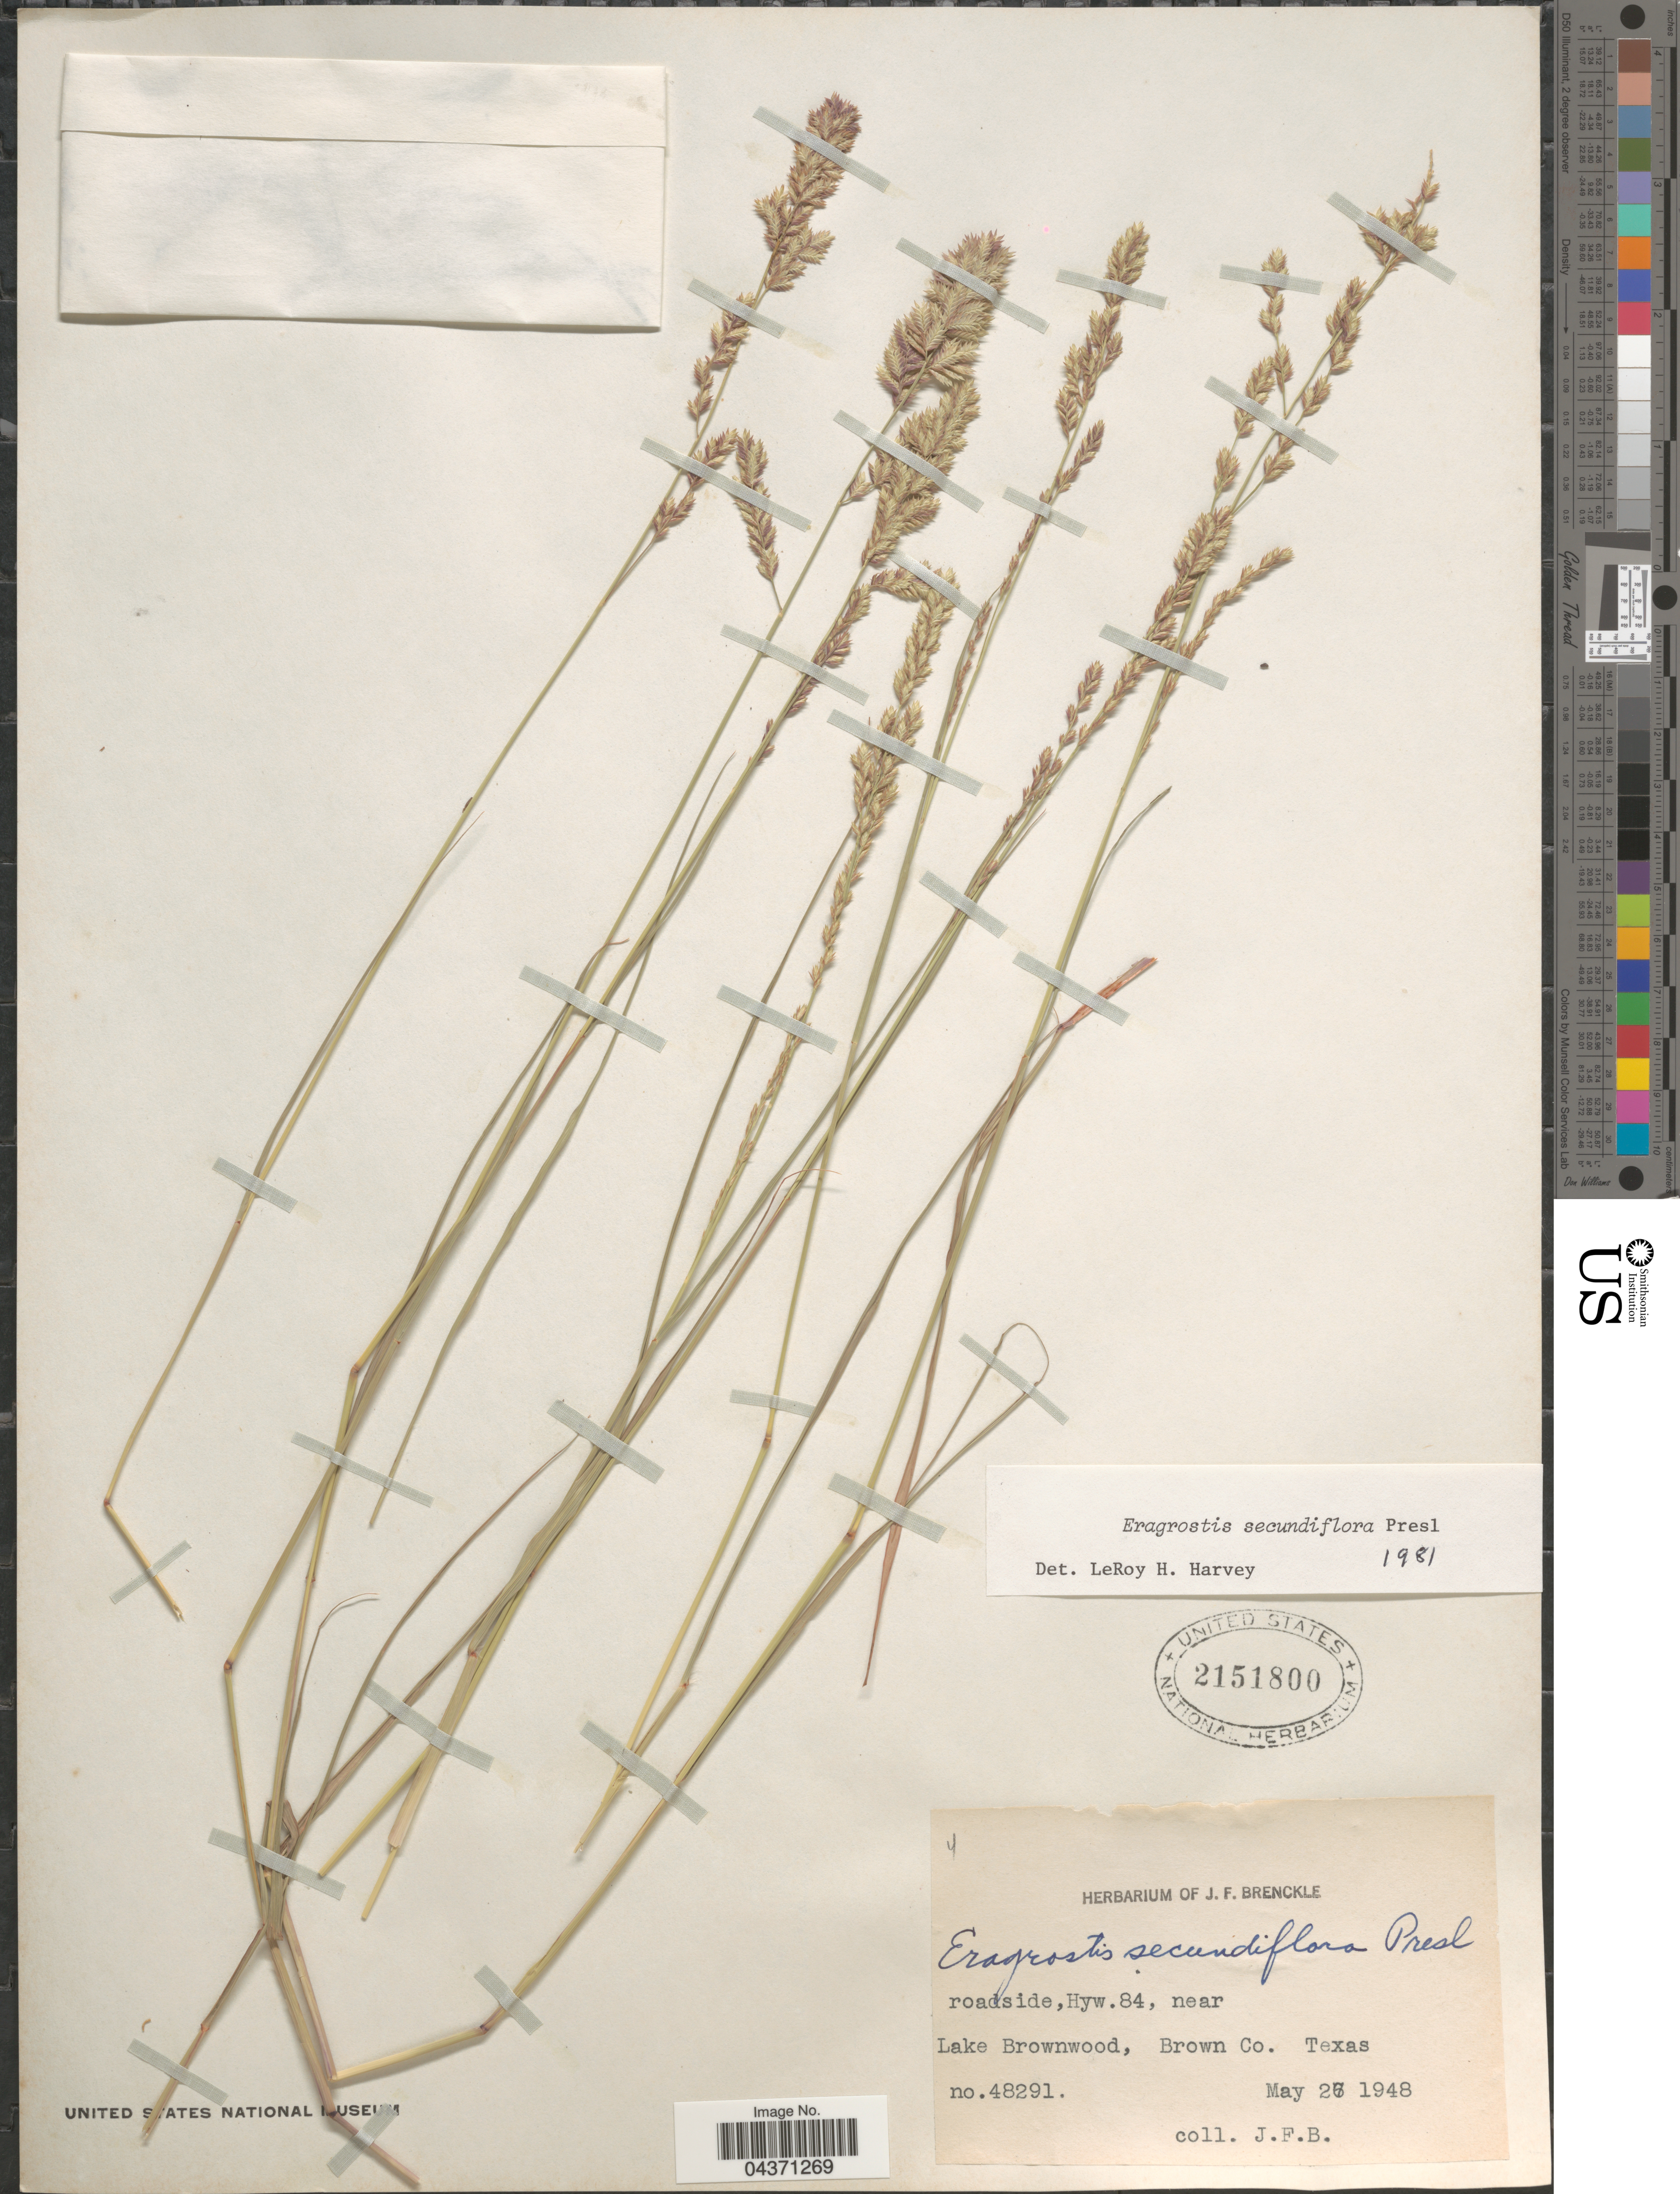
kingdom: Plantae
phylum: Tracheophyta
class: Liliopsida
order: Poales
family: Poaceae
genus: Eragrostis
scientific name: Eragrostis secundiflora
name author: J. Presl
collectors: J. Brenckle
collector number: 48291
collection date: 1948-05-26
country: United States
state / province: Texas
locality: Roadside,Hyw. 84, near Lake Brownwood, Brown Co.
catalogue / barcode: US 2151800